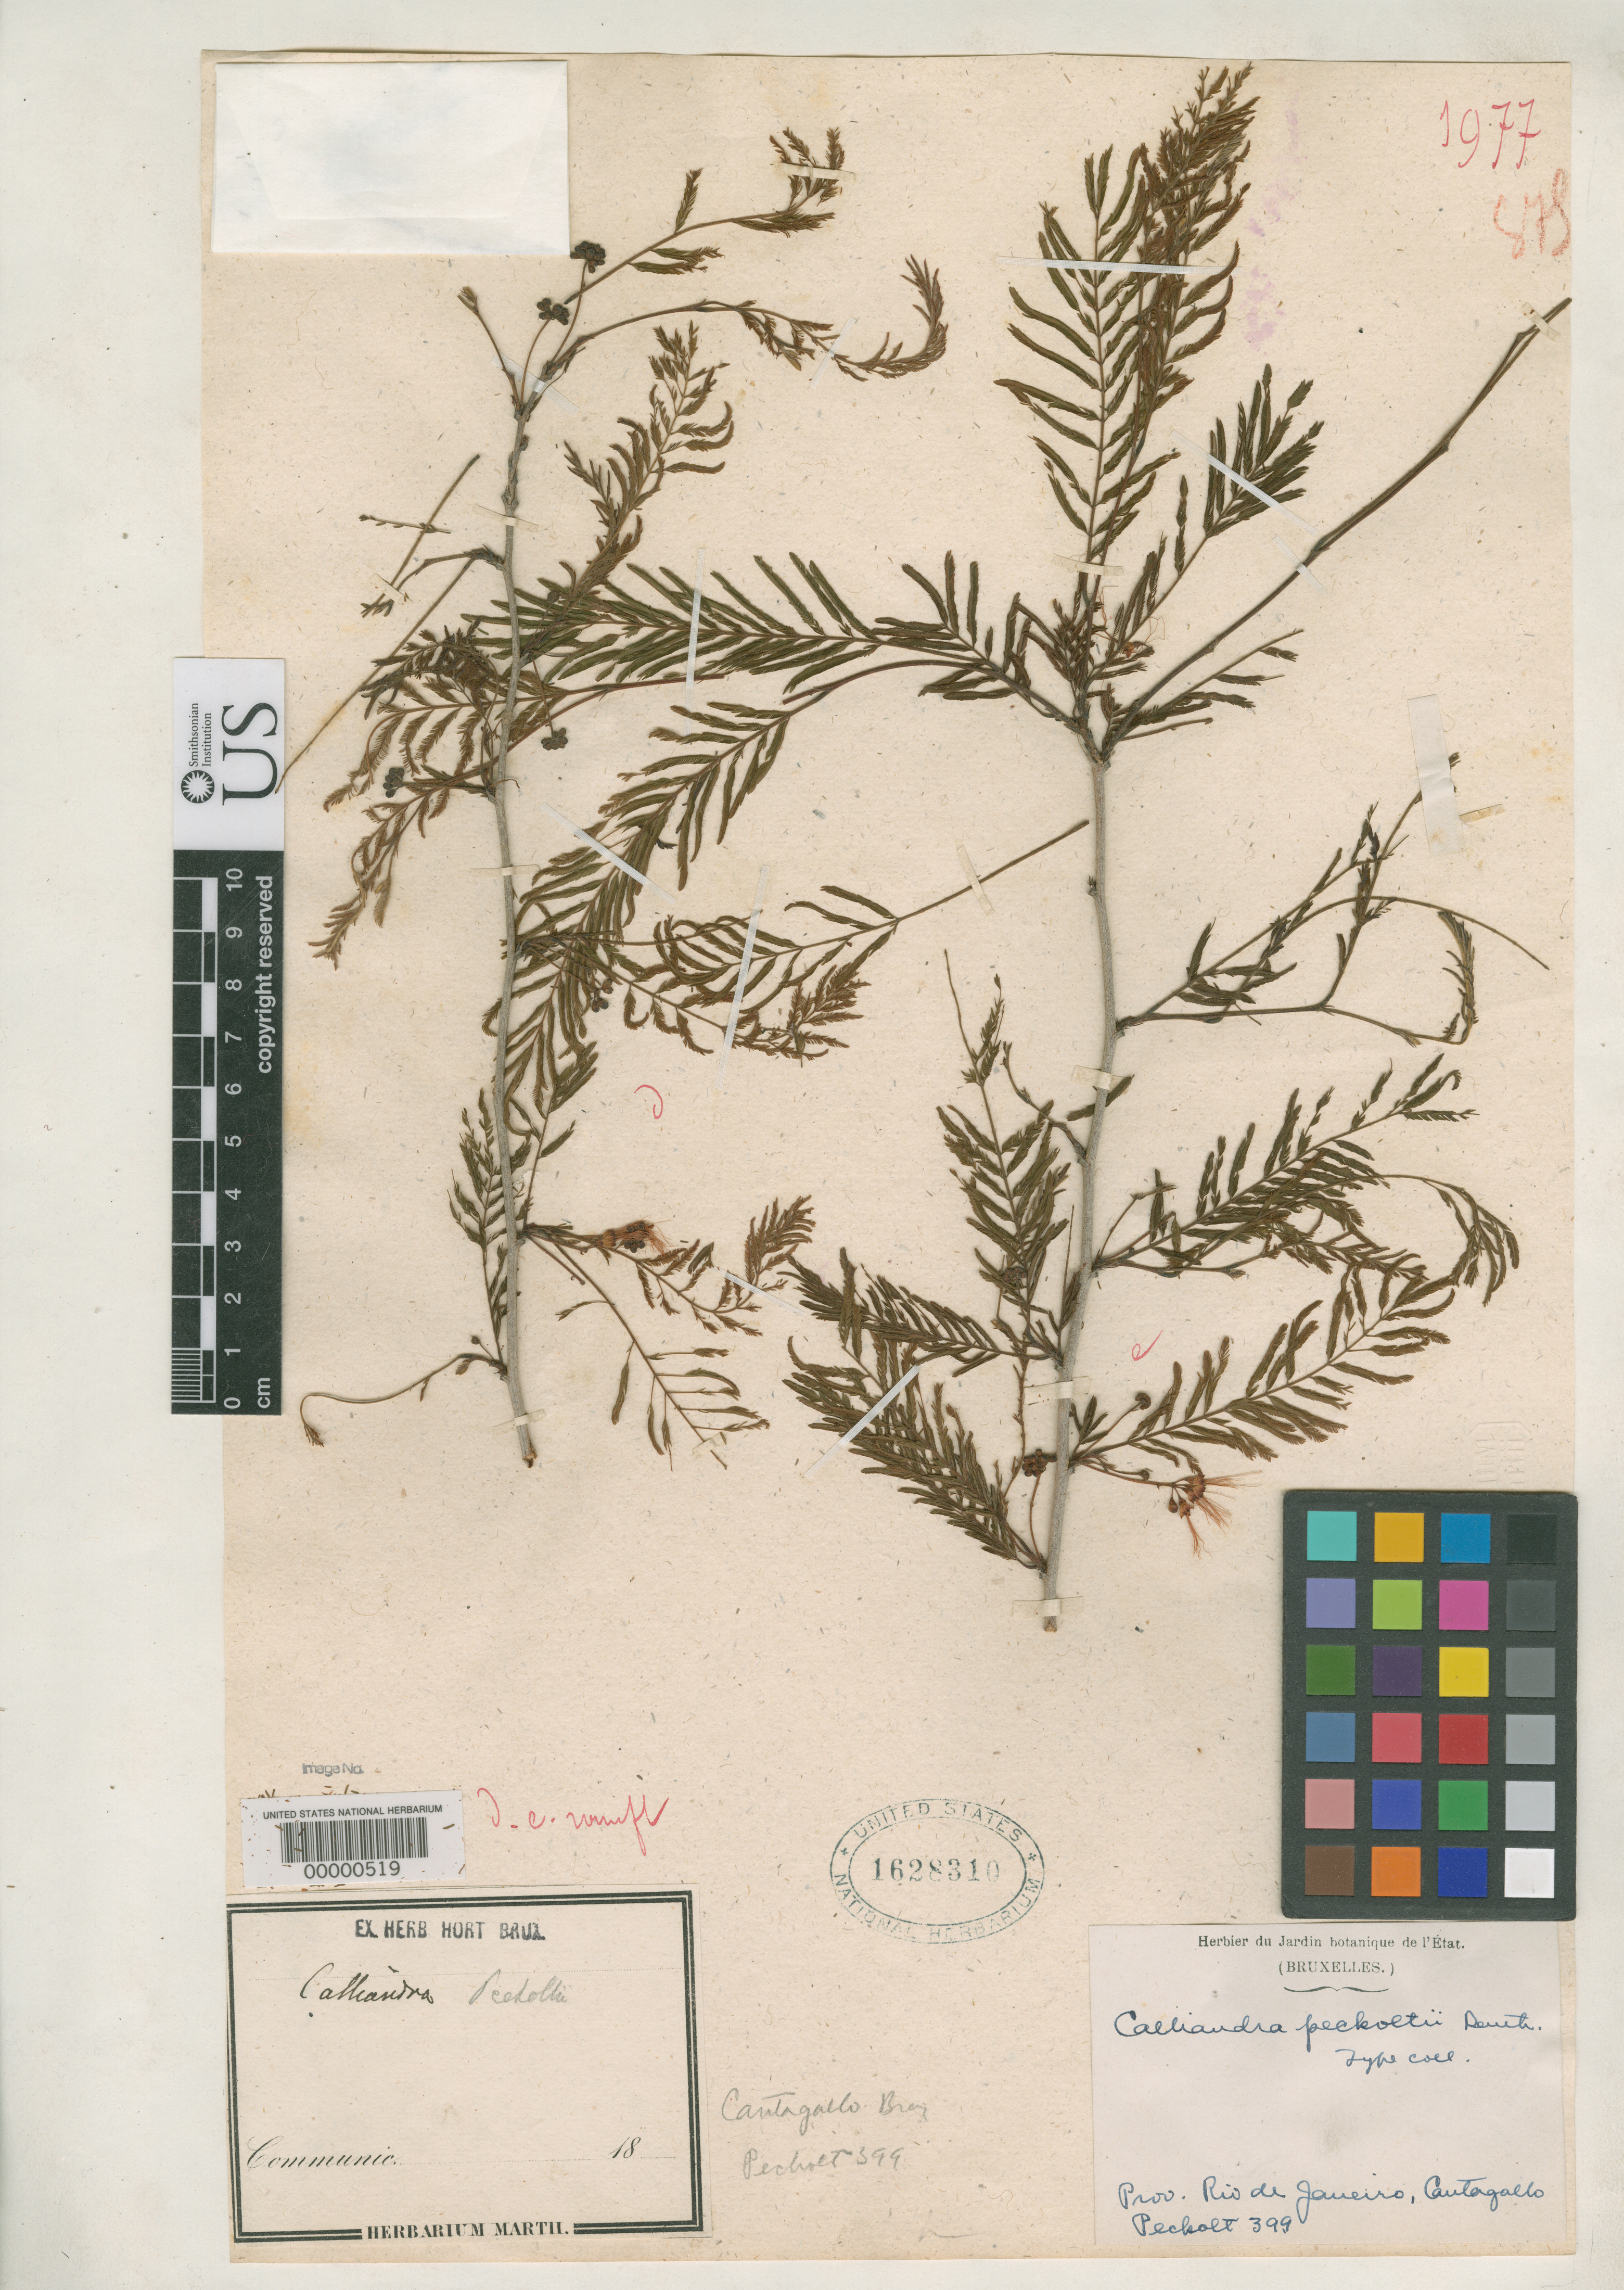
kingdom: Plantae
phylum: Tracheophyta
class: Magnoliopsida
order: Fabales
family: Fabaceae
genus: Calliandra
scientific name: Calliandra peckoltii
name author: Benth.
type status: Type Collection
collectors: T. Peckolt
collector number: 399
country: Brazil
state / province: Minas Gerais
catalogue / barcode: US 1628310